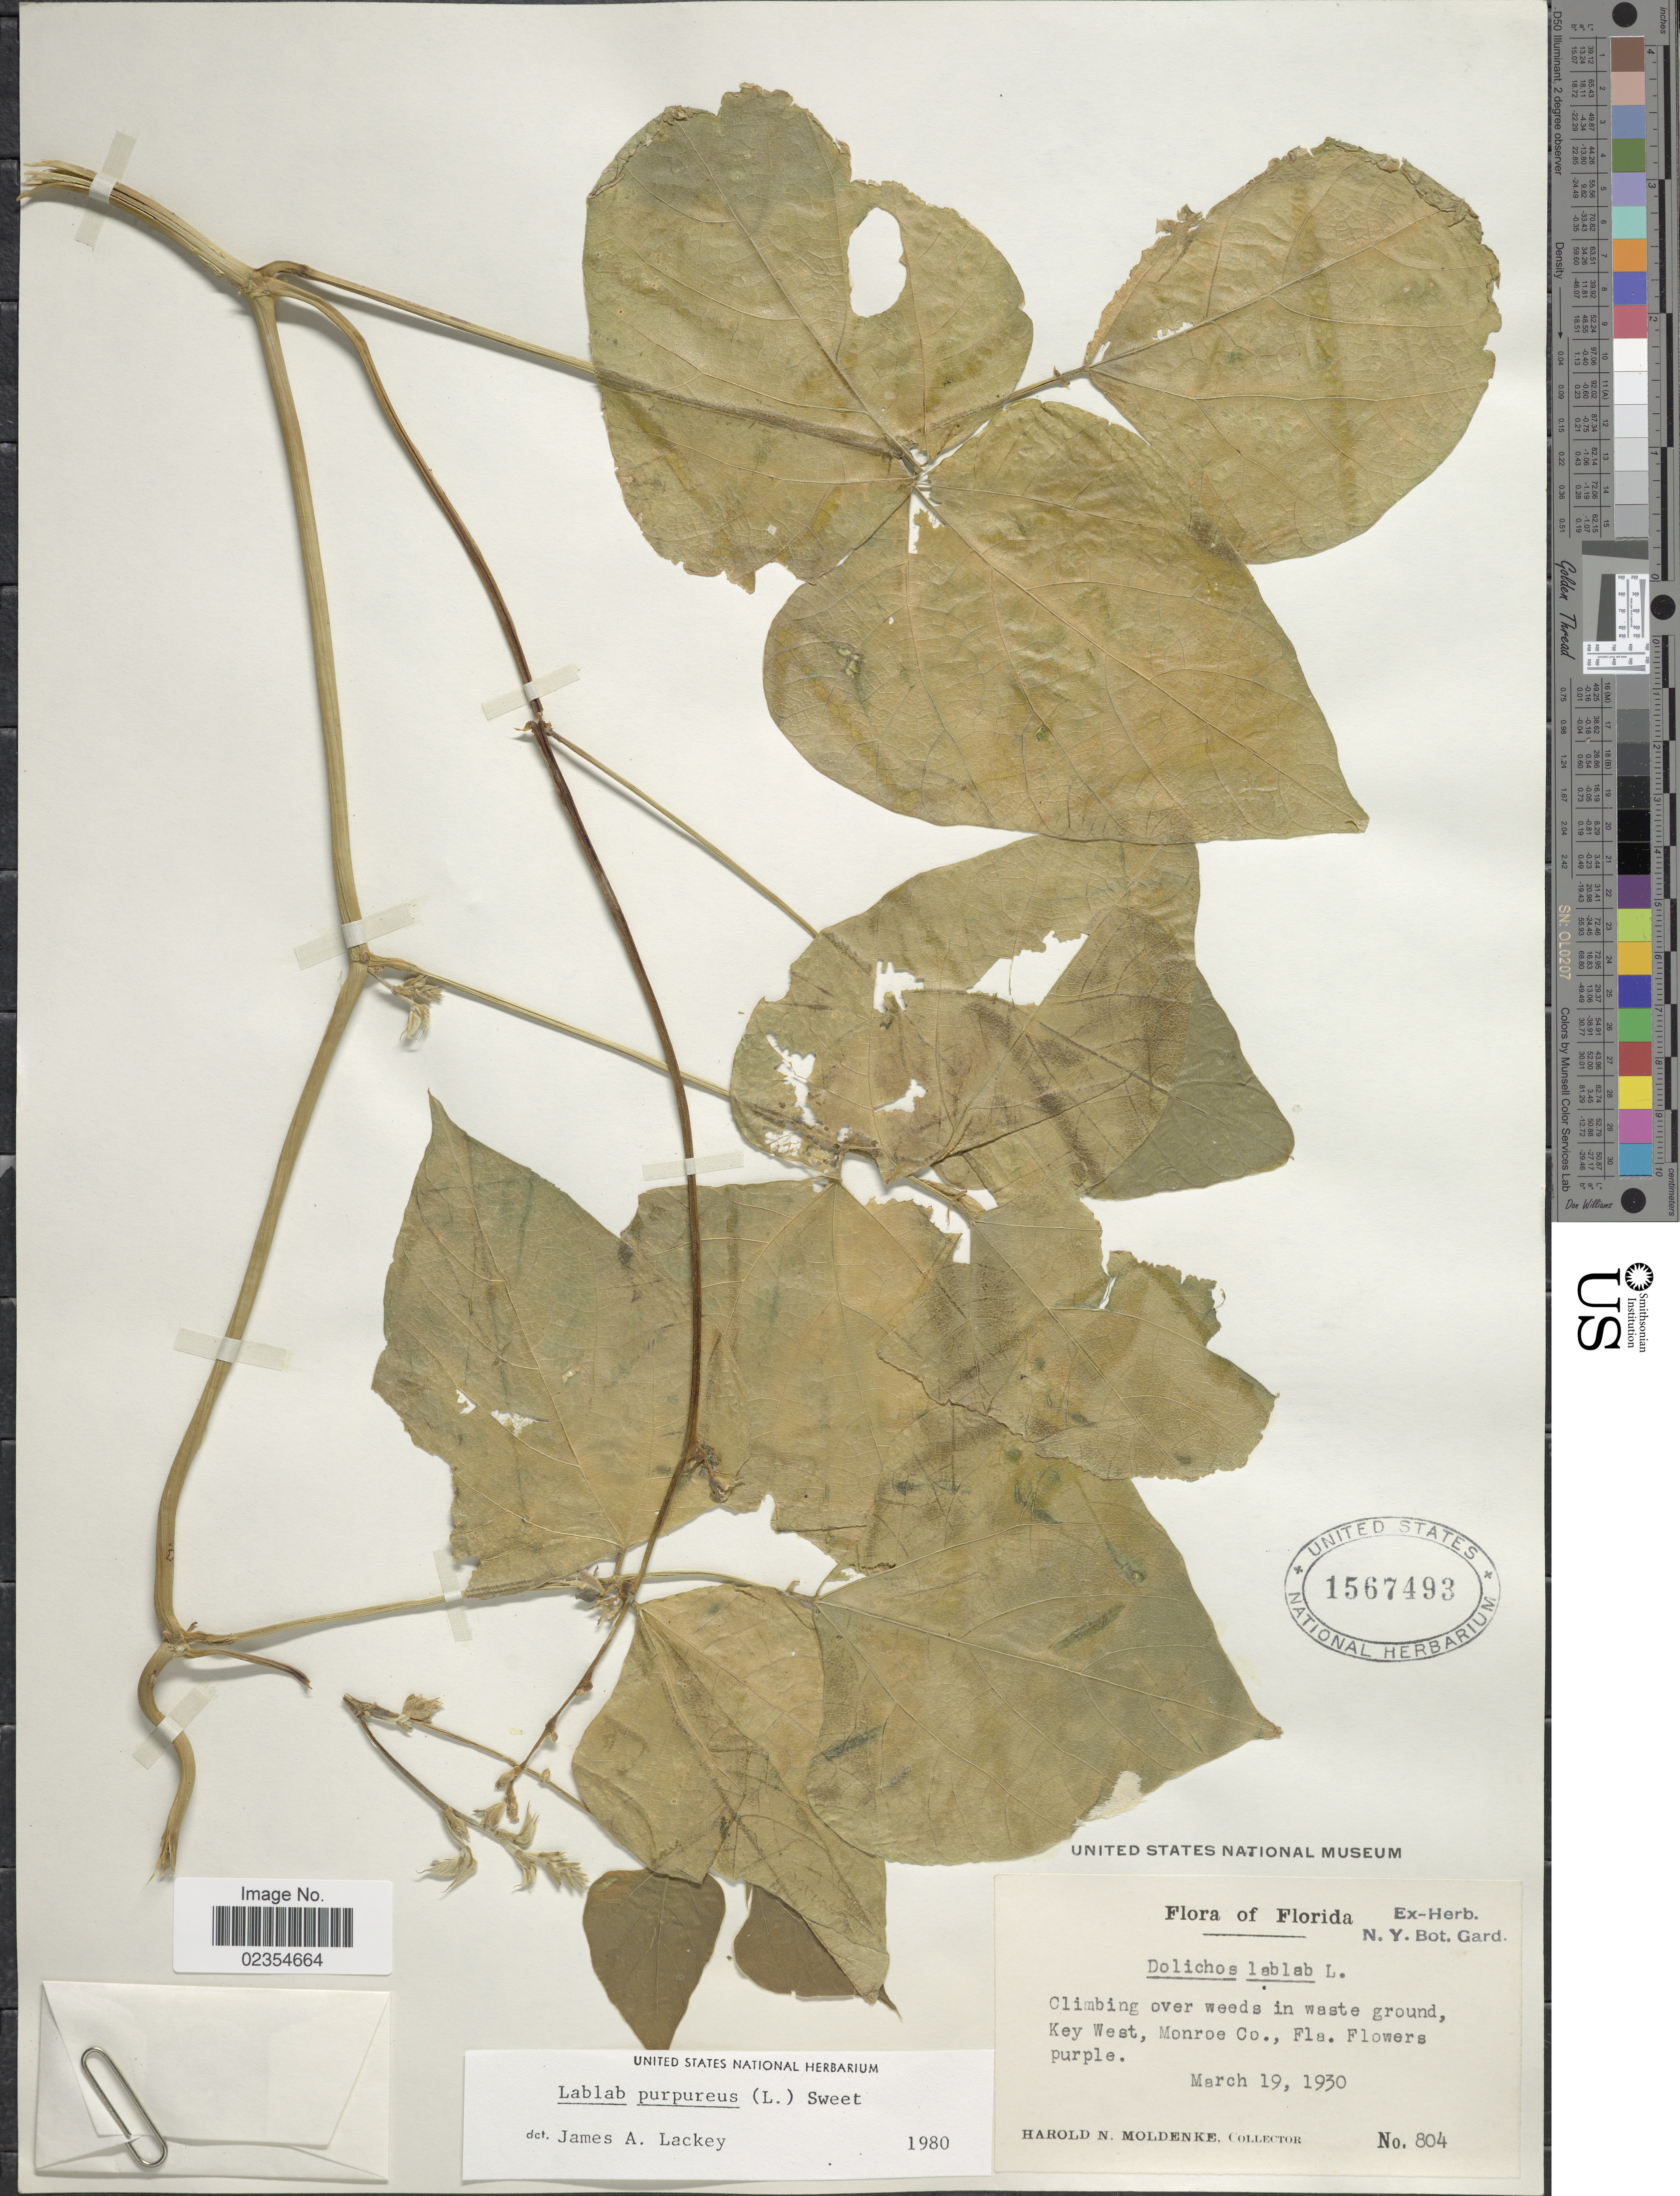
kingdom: Plantae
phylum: Tracheophyta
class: Magnoliopsida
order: Fabales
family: Fabaceae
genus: Lablab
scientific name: Lablab purpureus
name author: (L.) Sweet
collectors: H. N. Moldenke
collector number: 804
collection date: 1930-03-19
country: United States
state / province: Florida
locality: Climbing over weeds in waste ground, Key West, Monroe Co.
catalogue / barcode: US 1567493